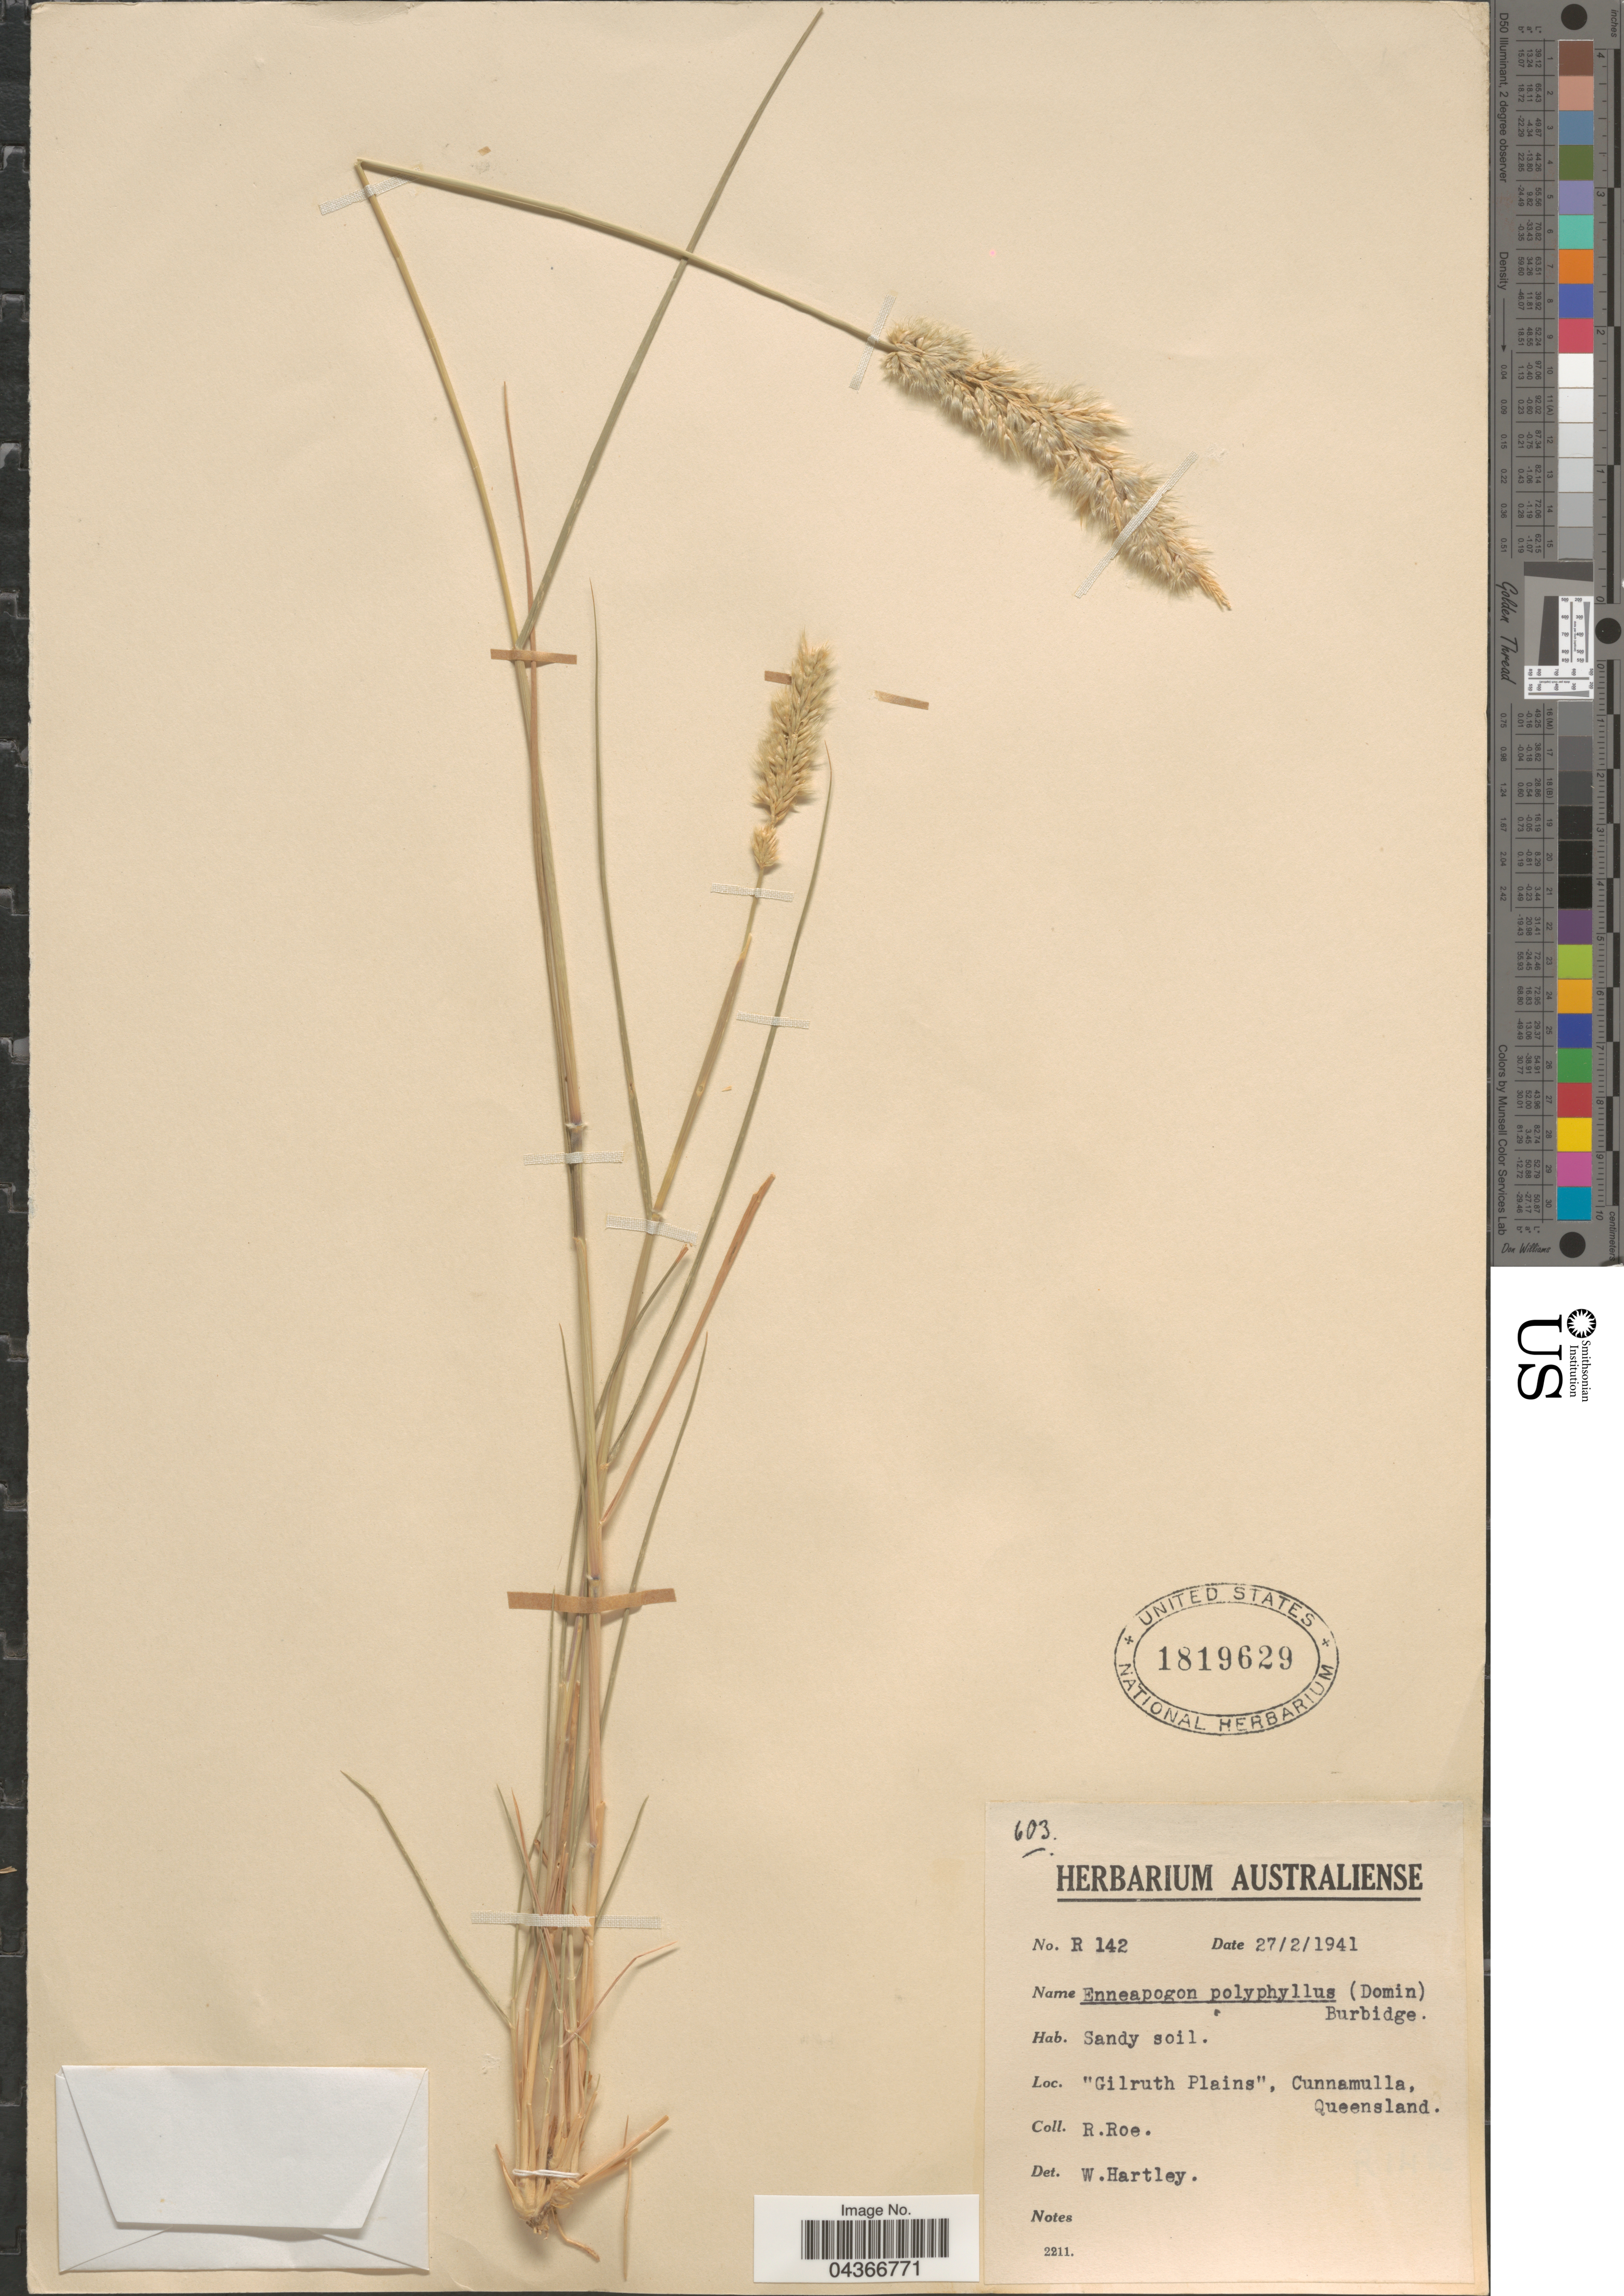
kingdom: Plantae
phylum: Tracheophyta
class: Liliopsida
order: Poales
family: Poaceae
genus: Enneapogon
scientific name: Enneapogon polyphyllus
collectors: R. Roe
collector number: R142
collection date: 1941-02-27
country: Australia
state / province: Queensland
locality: Gilruth Plains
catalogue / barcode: US 1819629